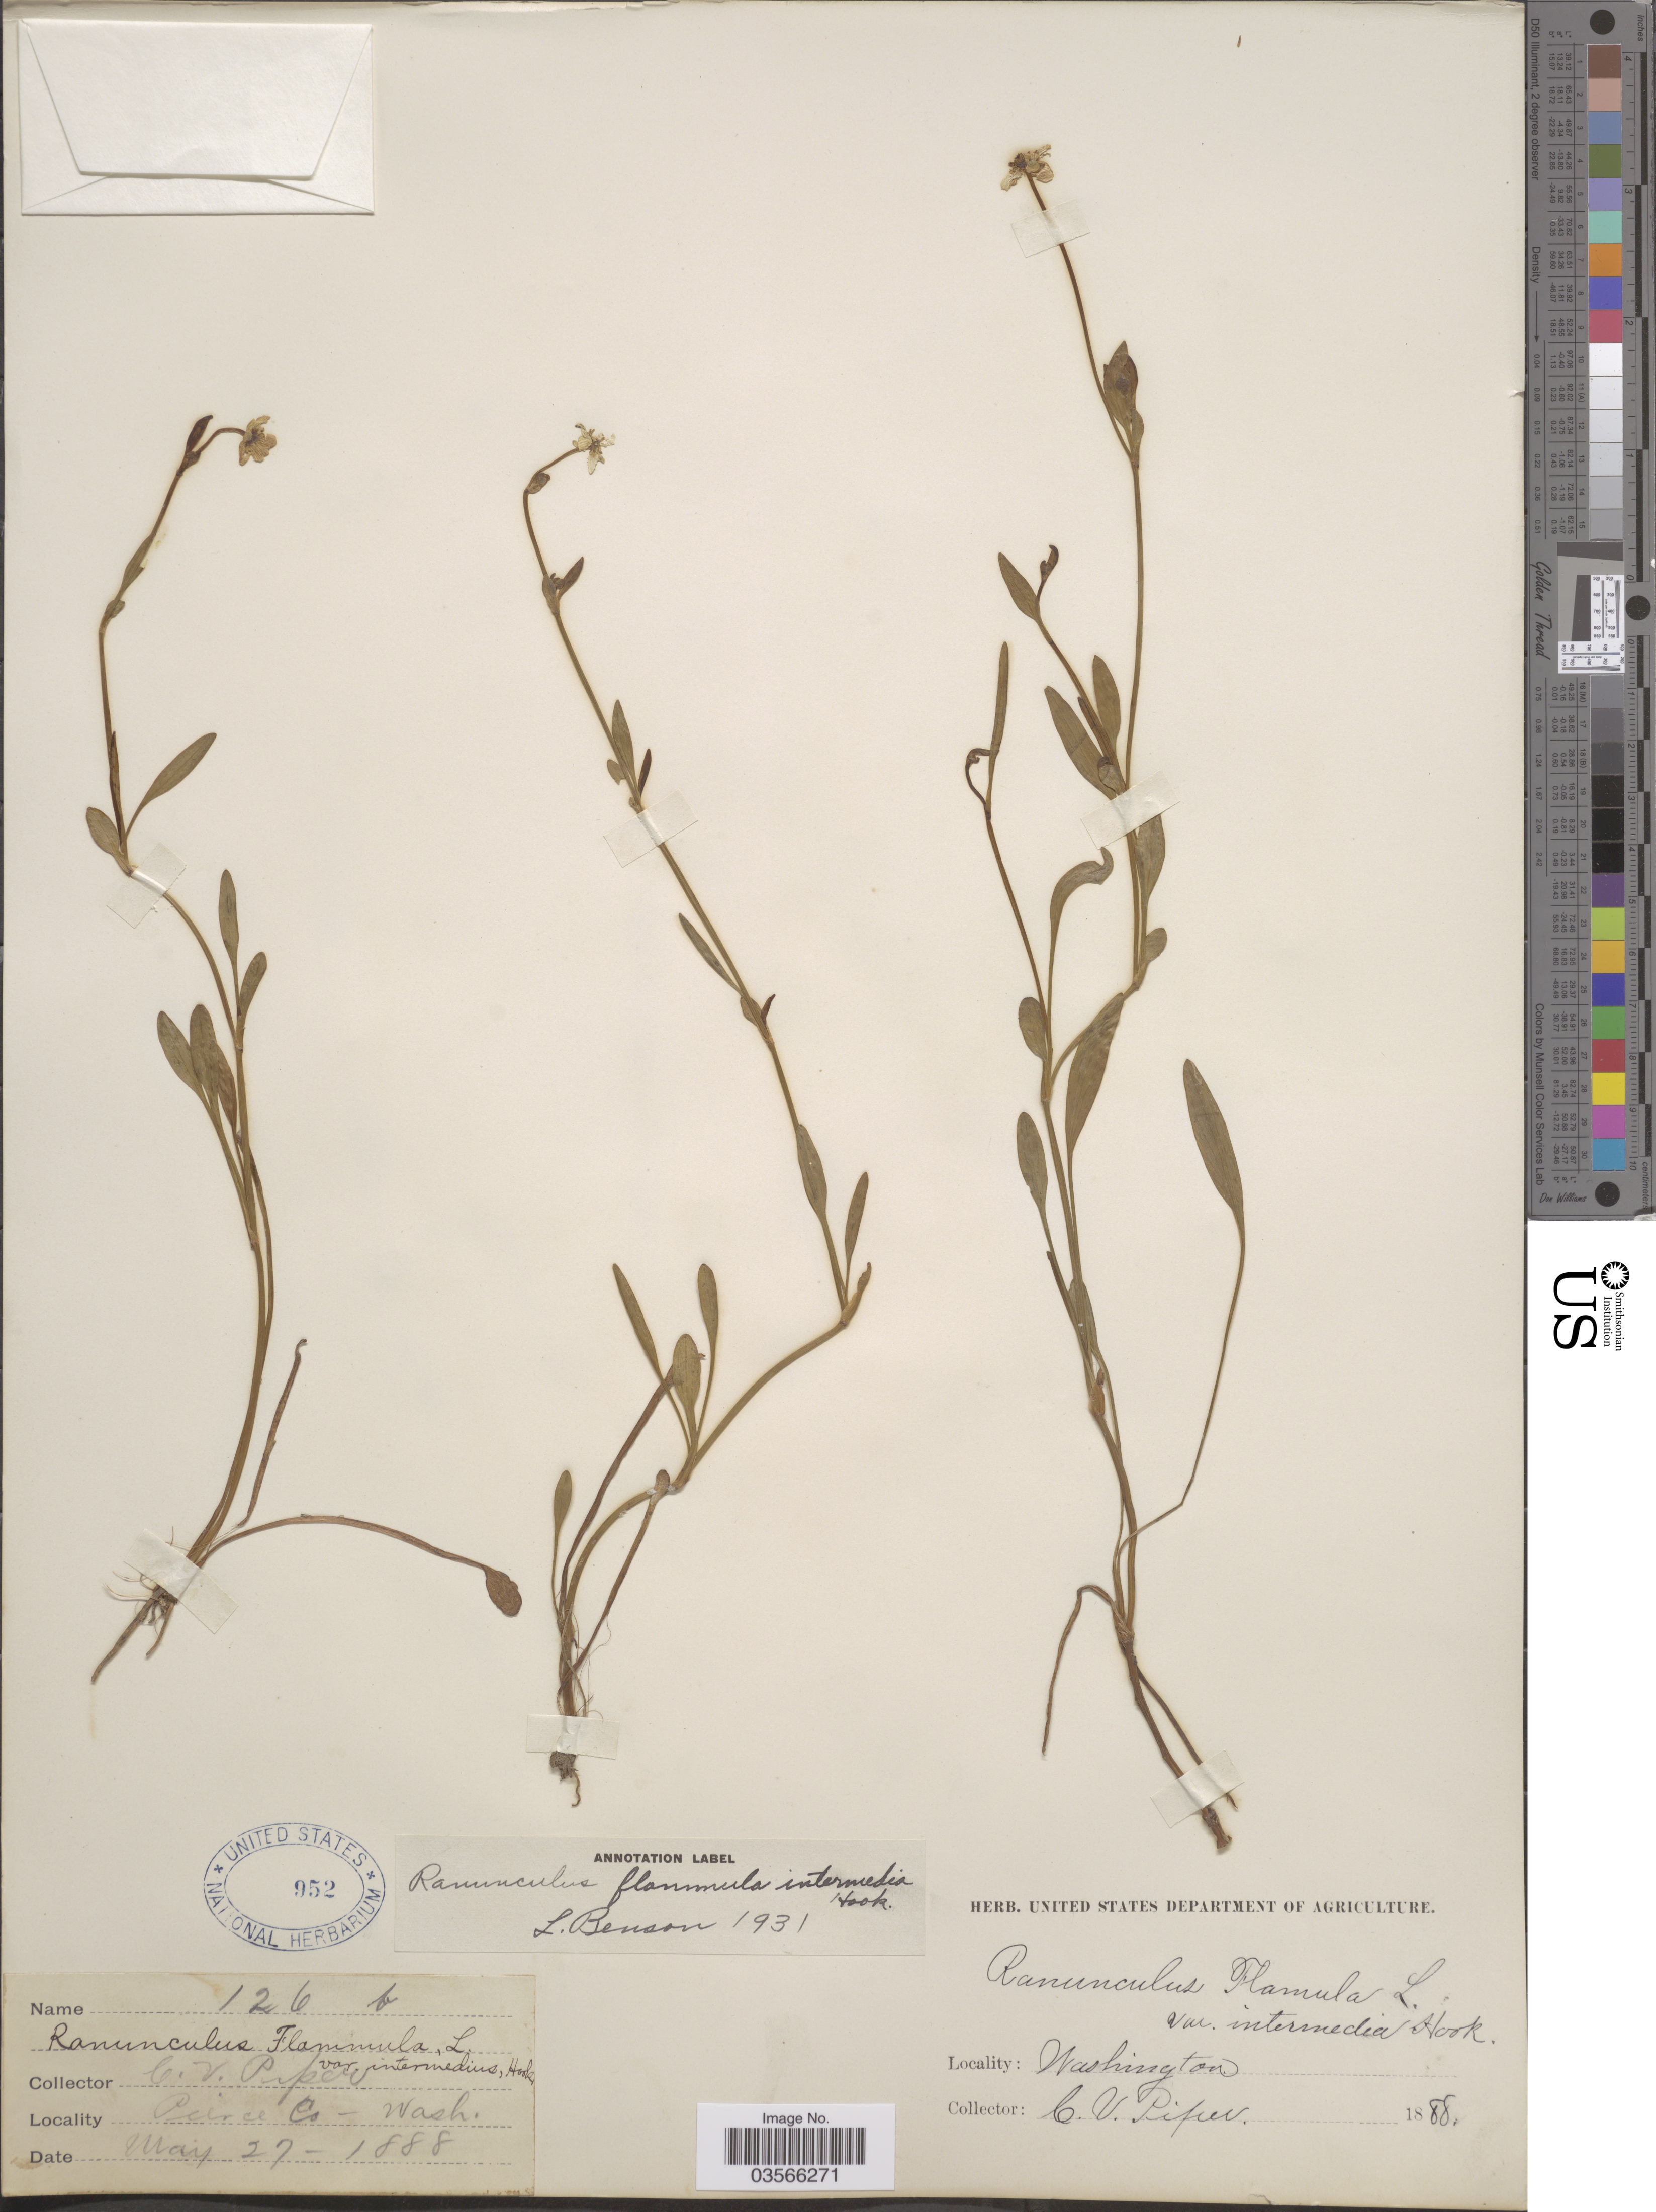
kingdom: Plantae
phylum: Tracheophyta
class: Magnoliopsida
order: Ranunculales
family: Ranunculaceae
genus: Ranunculus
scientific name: Ranunculus flammula var. ovalis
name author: (J.M. Bigelow) L.D. Benson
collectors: C. V. Piper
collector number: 126b*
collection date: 1888-05-27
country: United States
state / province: Washington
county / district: Pierce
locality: Pierce Co.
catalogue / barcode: US 952